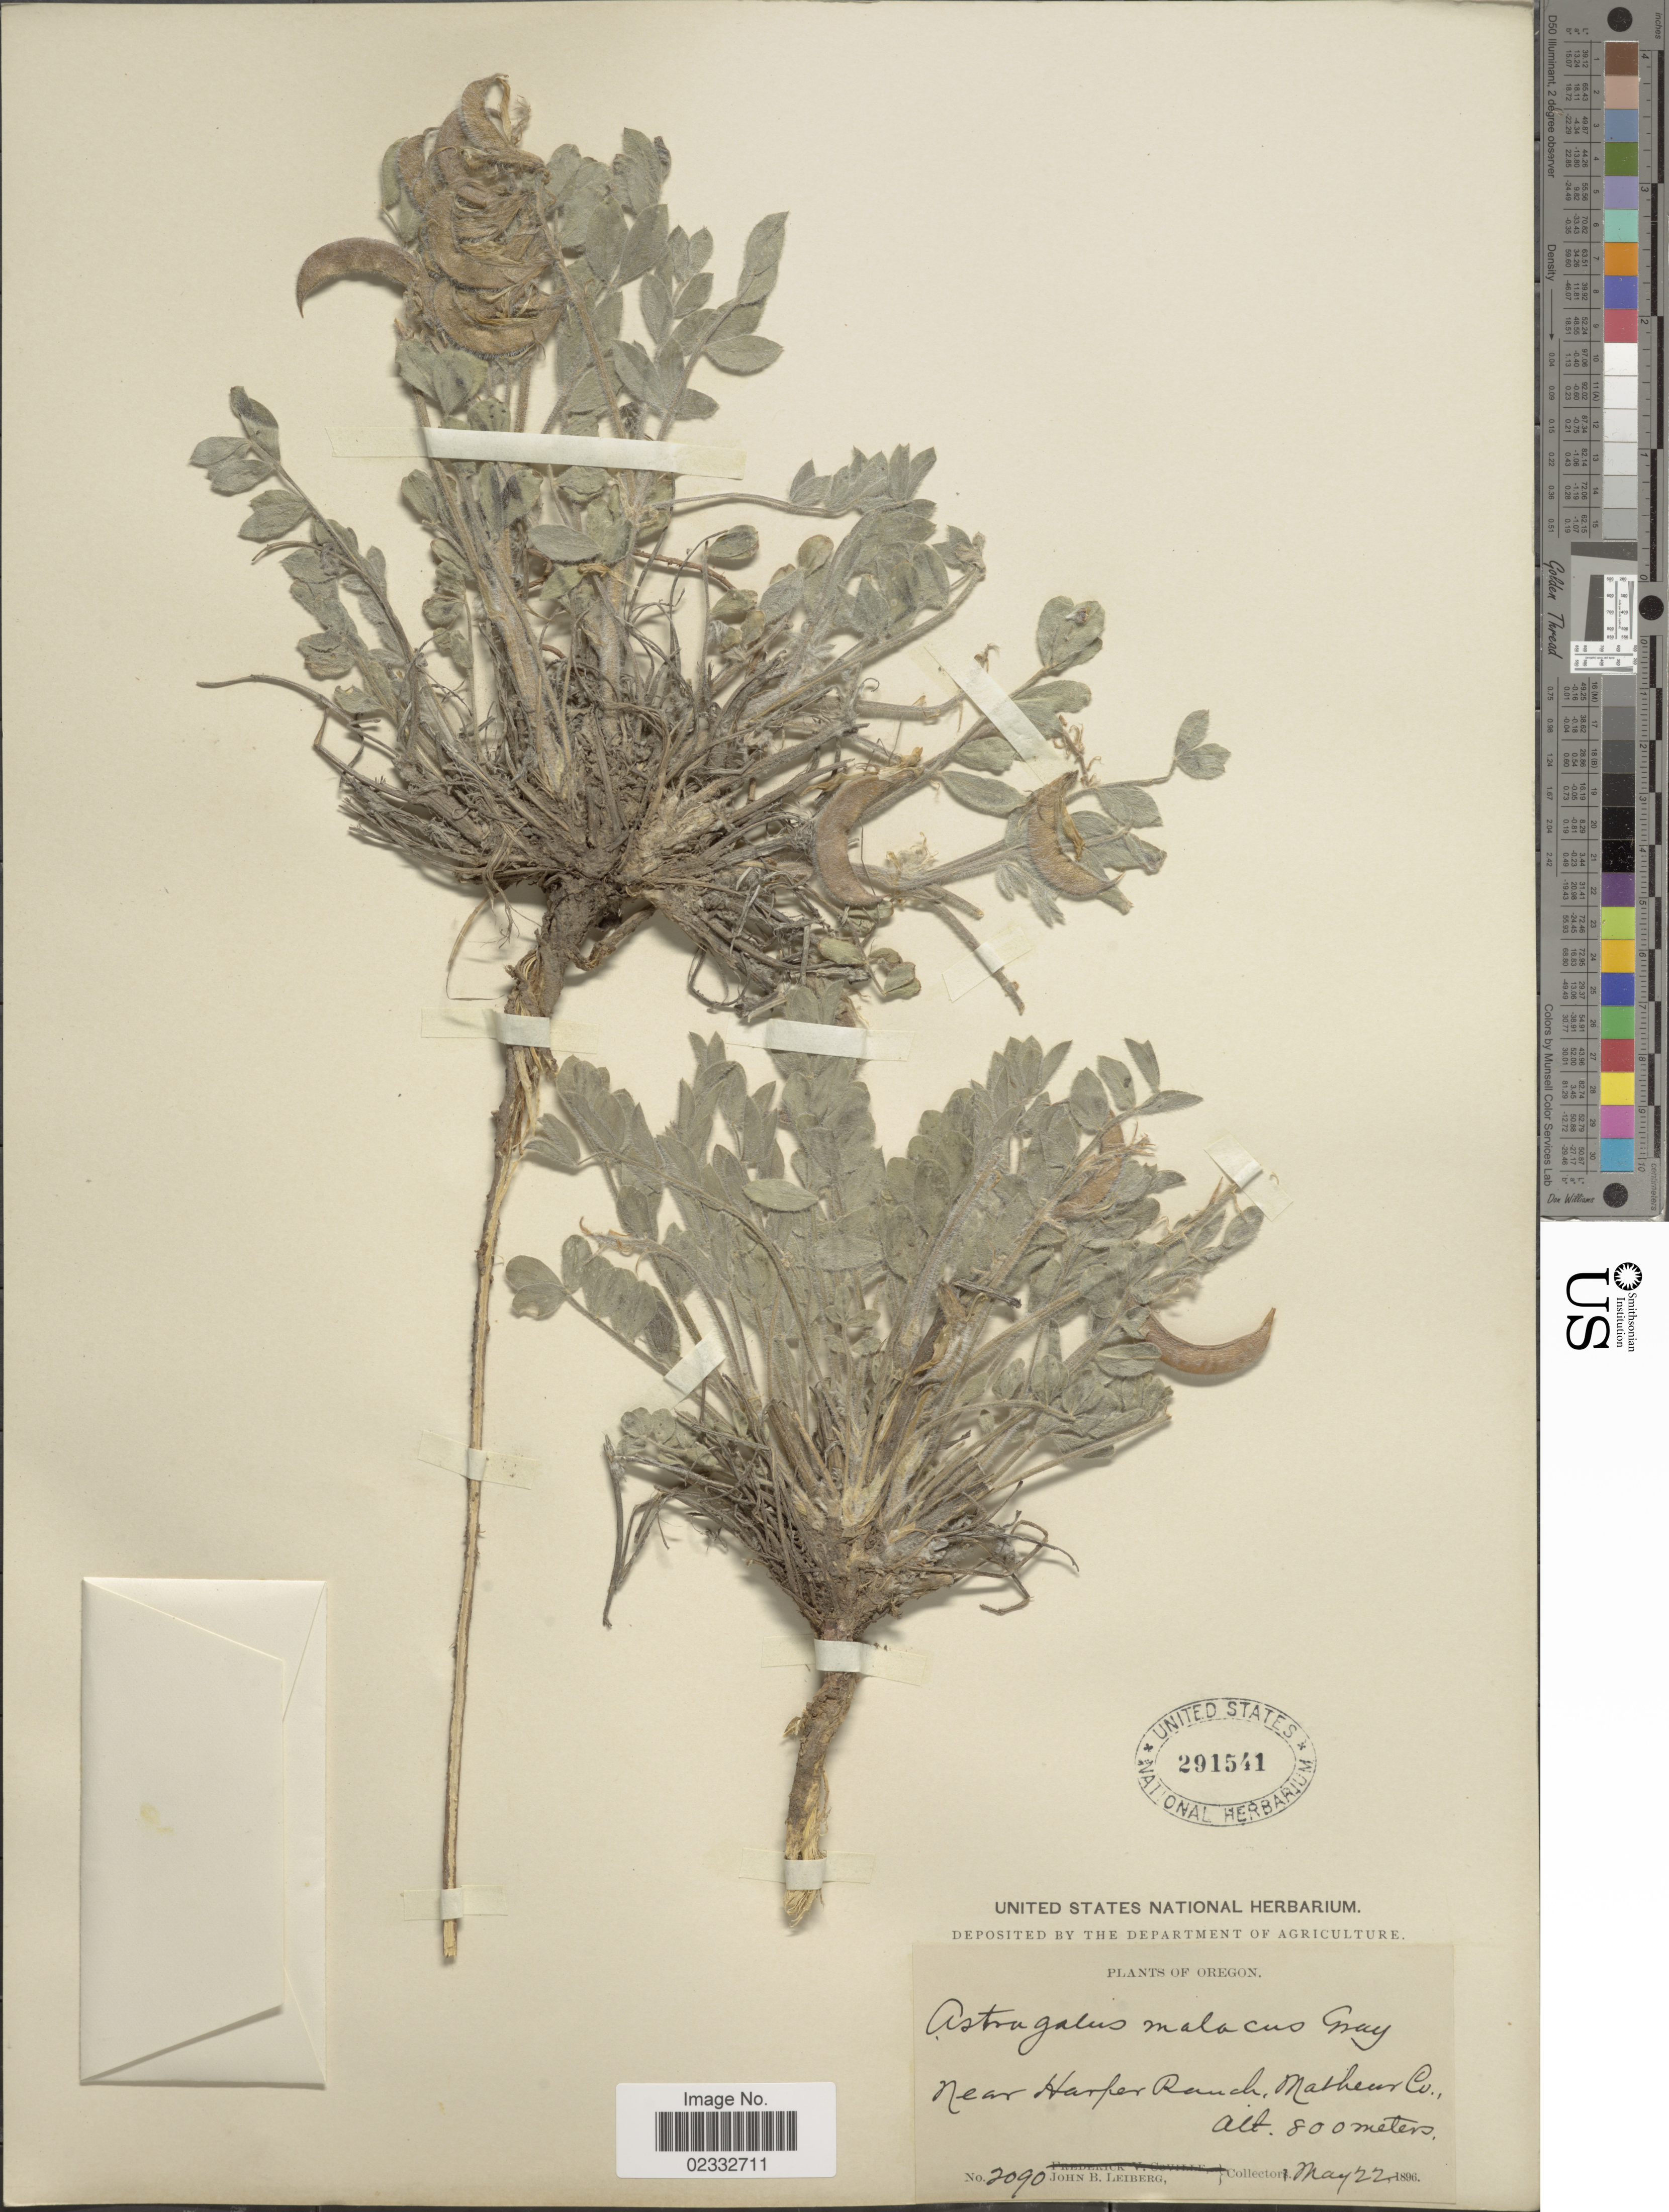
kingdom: Plantae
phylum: Tracheophyta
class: Magnoliopsida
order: Fabales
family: Fabaceae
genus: Astragalus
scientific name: Astragalus malacus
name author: A. Gray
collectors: J. B. Leiberg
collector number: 2090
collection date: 1896-05-22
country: United States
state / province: Oregon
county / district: Malheur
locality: Near Harper Ranch, Malheur Co.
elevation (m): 800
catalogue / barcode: US 291541